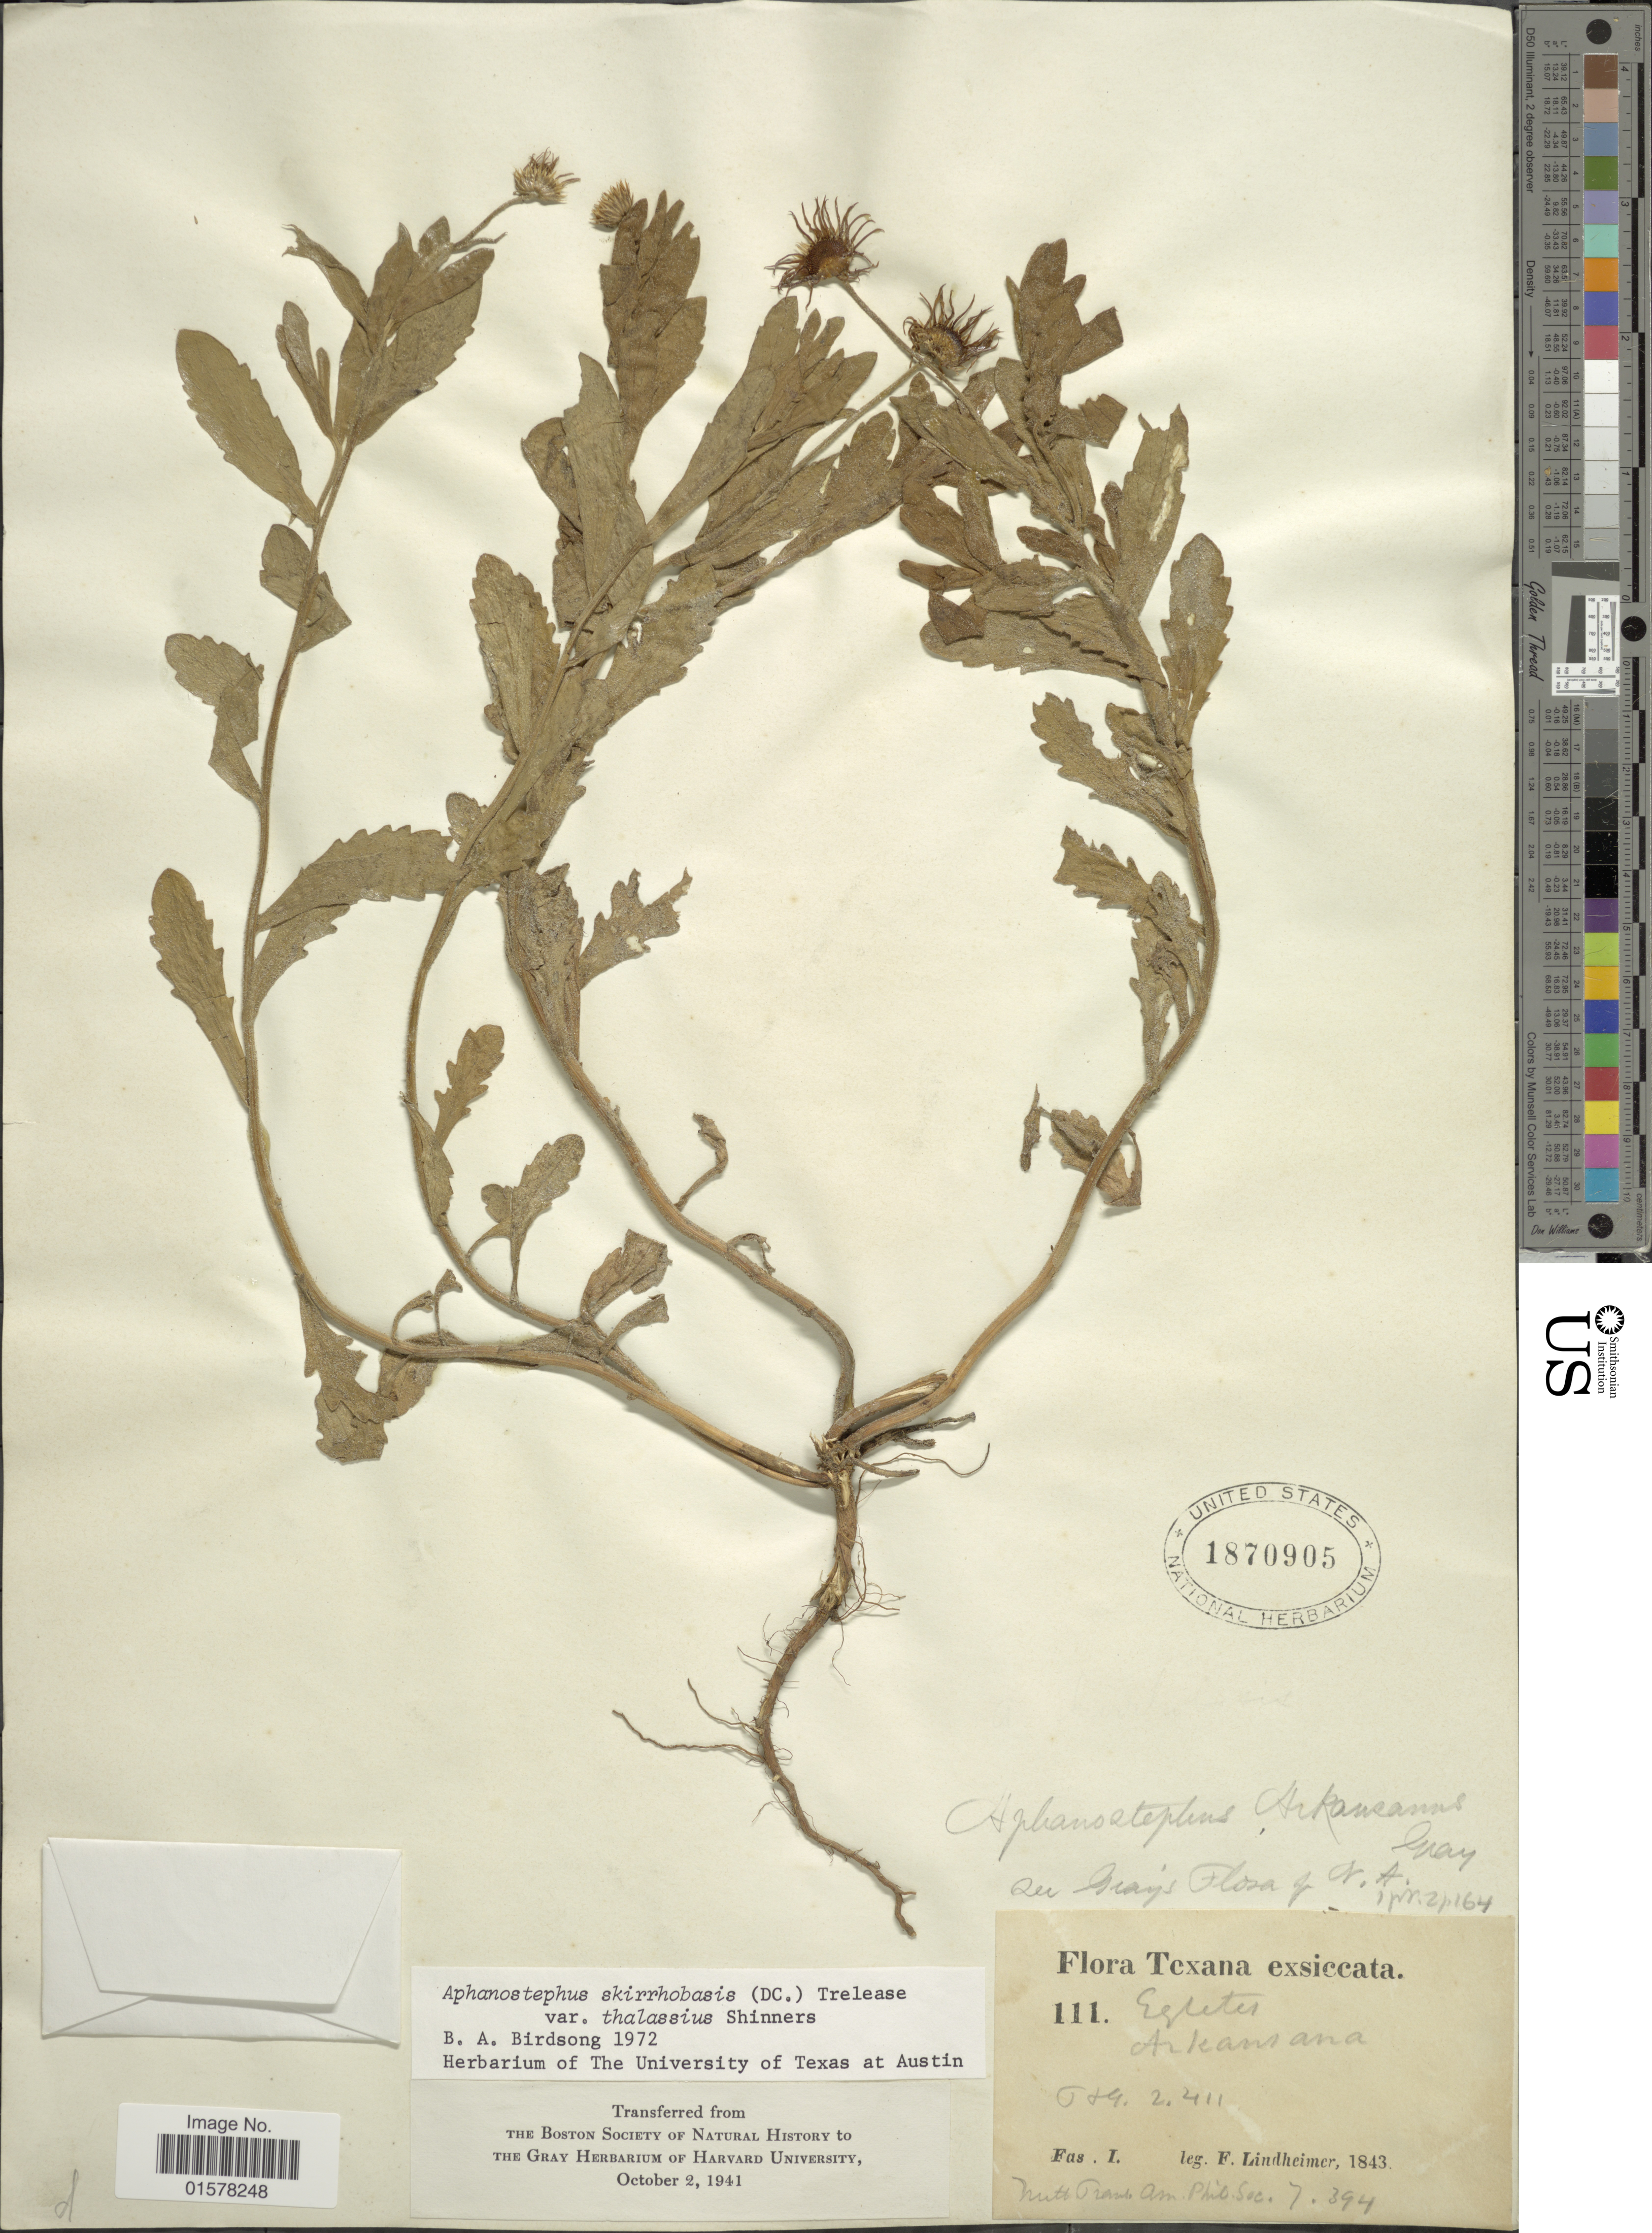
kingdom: Plantae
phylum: Tracheophyta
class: Magnoliopsida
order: Asterales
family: Asteraceae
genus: Aphanostephus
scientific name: Aphanostephus skirrhobasis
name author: (DC.) Trel. ex Coville & Branner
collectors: F. Lindheimer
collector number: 111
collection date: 1843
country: United States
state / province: Texas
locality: Texaana.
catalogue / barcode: US 1870905